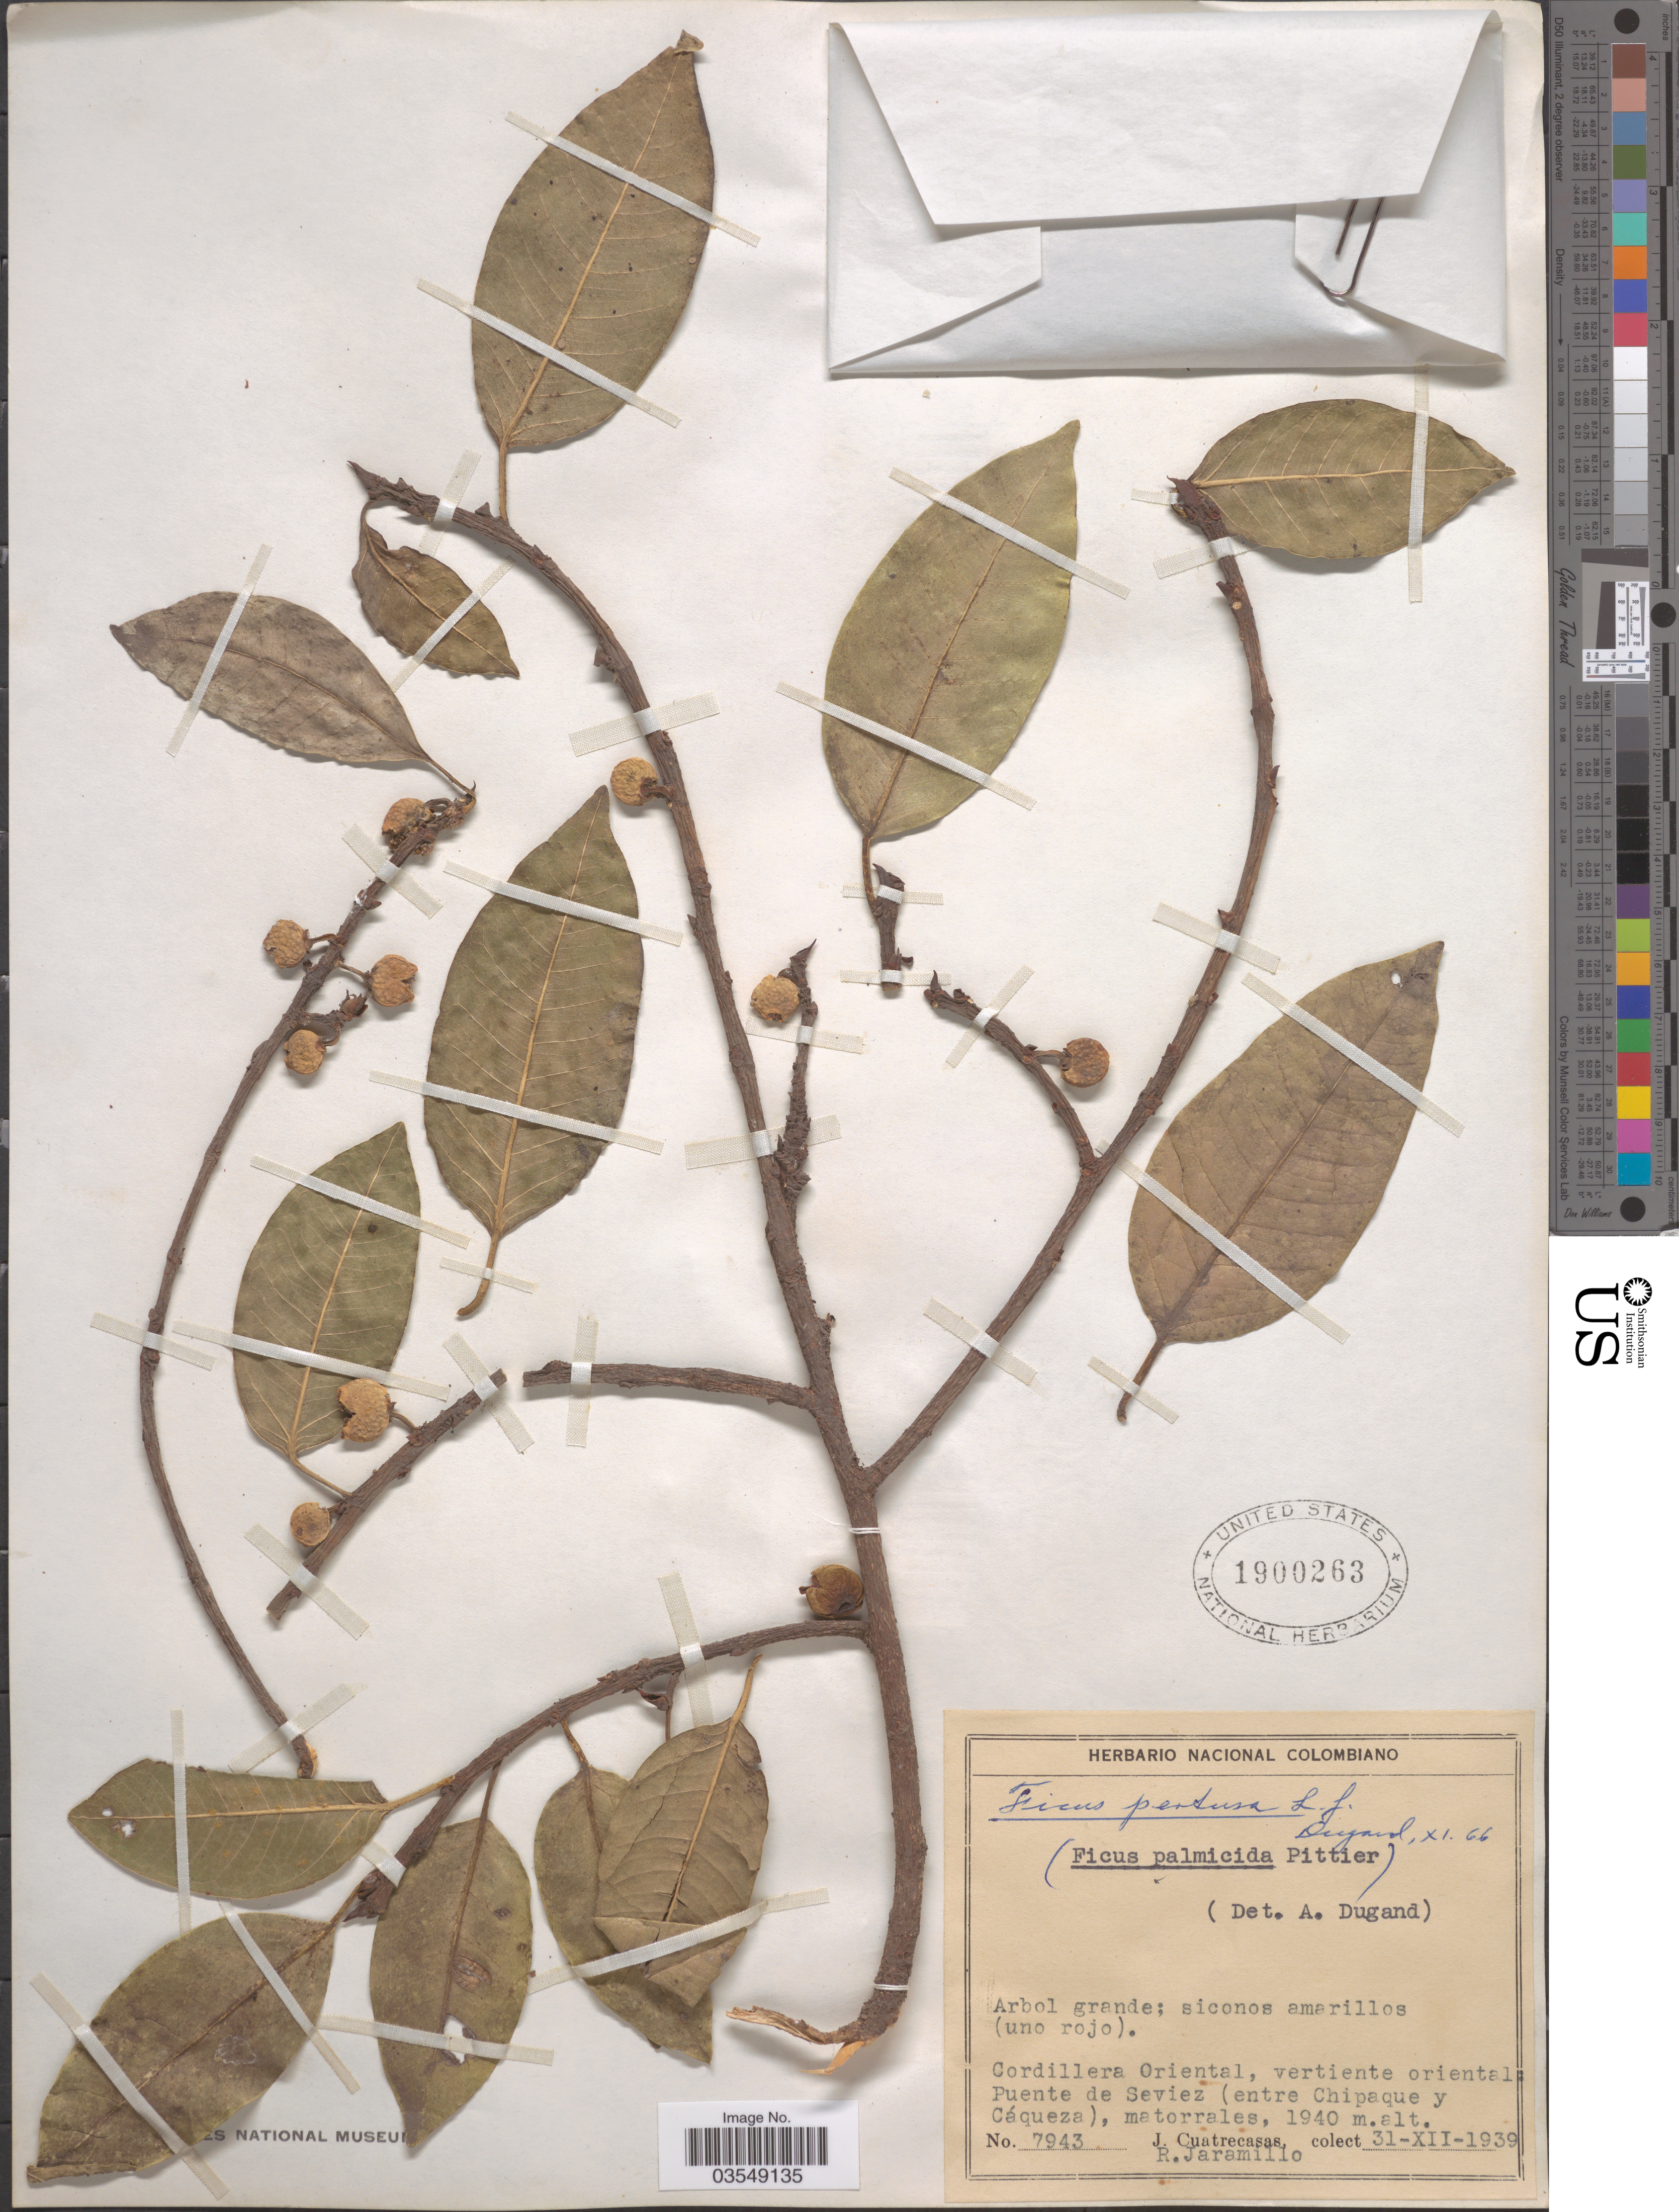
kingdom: Plantae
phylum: Tracheophyta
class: Magnoliopsida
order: Rosales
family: Moraceae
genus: Ficus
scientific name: Ficus pertusa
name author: L. f.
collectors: J. Cuatrecasas & R. Jaramillo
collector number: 7943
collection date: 1939-12-31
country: Colombia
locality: Cordillera Oriental, vertiente oriental: Puente de Seviez (entre Chipaque y Cáqueza).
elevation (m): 1940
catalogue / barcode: US 1900263